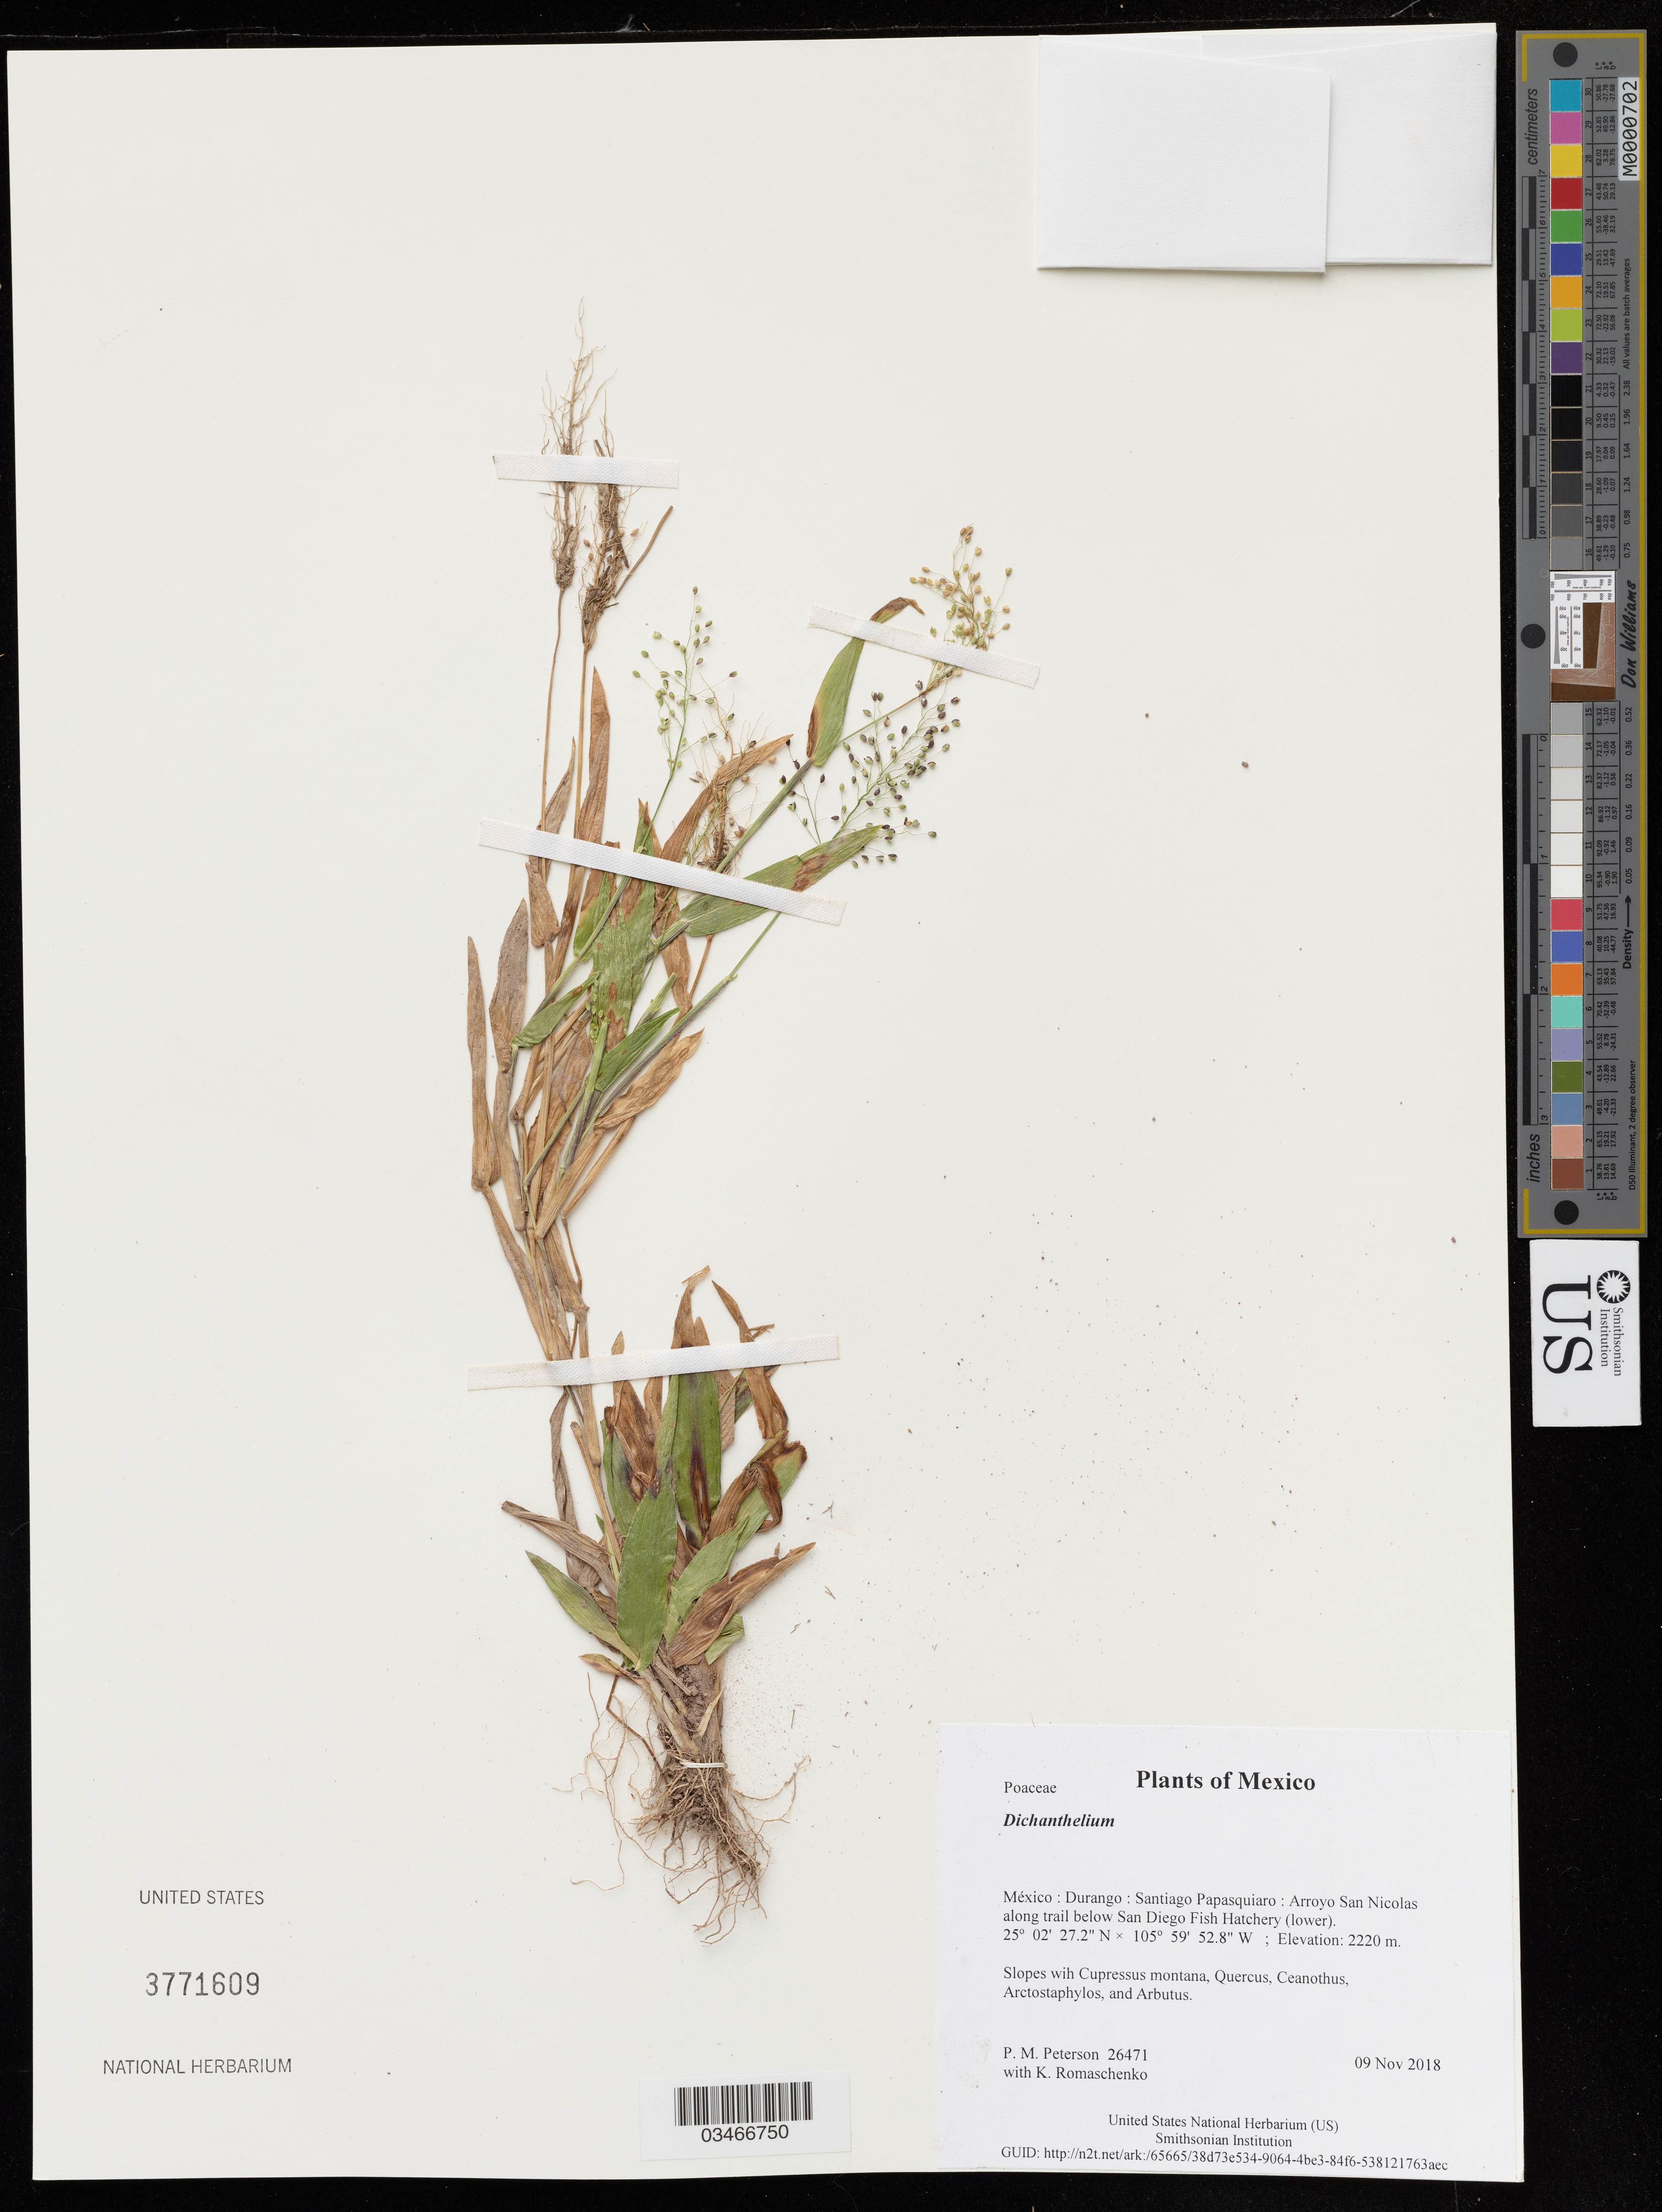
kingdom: Plantae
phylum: Tracheophyta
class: Liliopsida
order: Poales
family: Poaceae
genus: Dichanthelium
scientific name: Dichanthelium sp.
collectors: P. M. Peterson & K. Romaschenko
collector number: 26471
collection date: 2018-11-09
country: México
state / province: Durango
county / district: Santiago Papasquiaro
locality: Arroyo San Nicolas along trail below San Diego Fish Hatchery (lower)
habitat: Slopes wih Cupressus montana, Quercus, Ceanothus, Arctostaphylos, and Arbutus.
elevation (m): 2220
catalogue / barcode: US 3771609